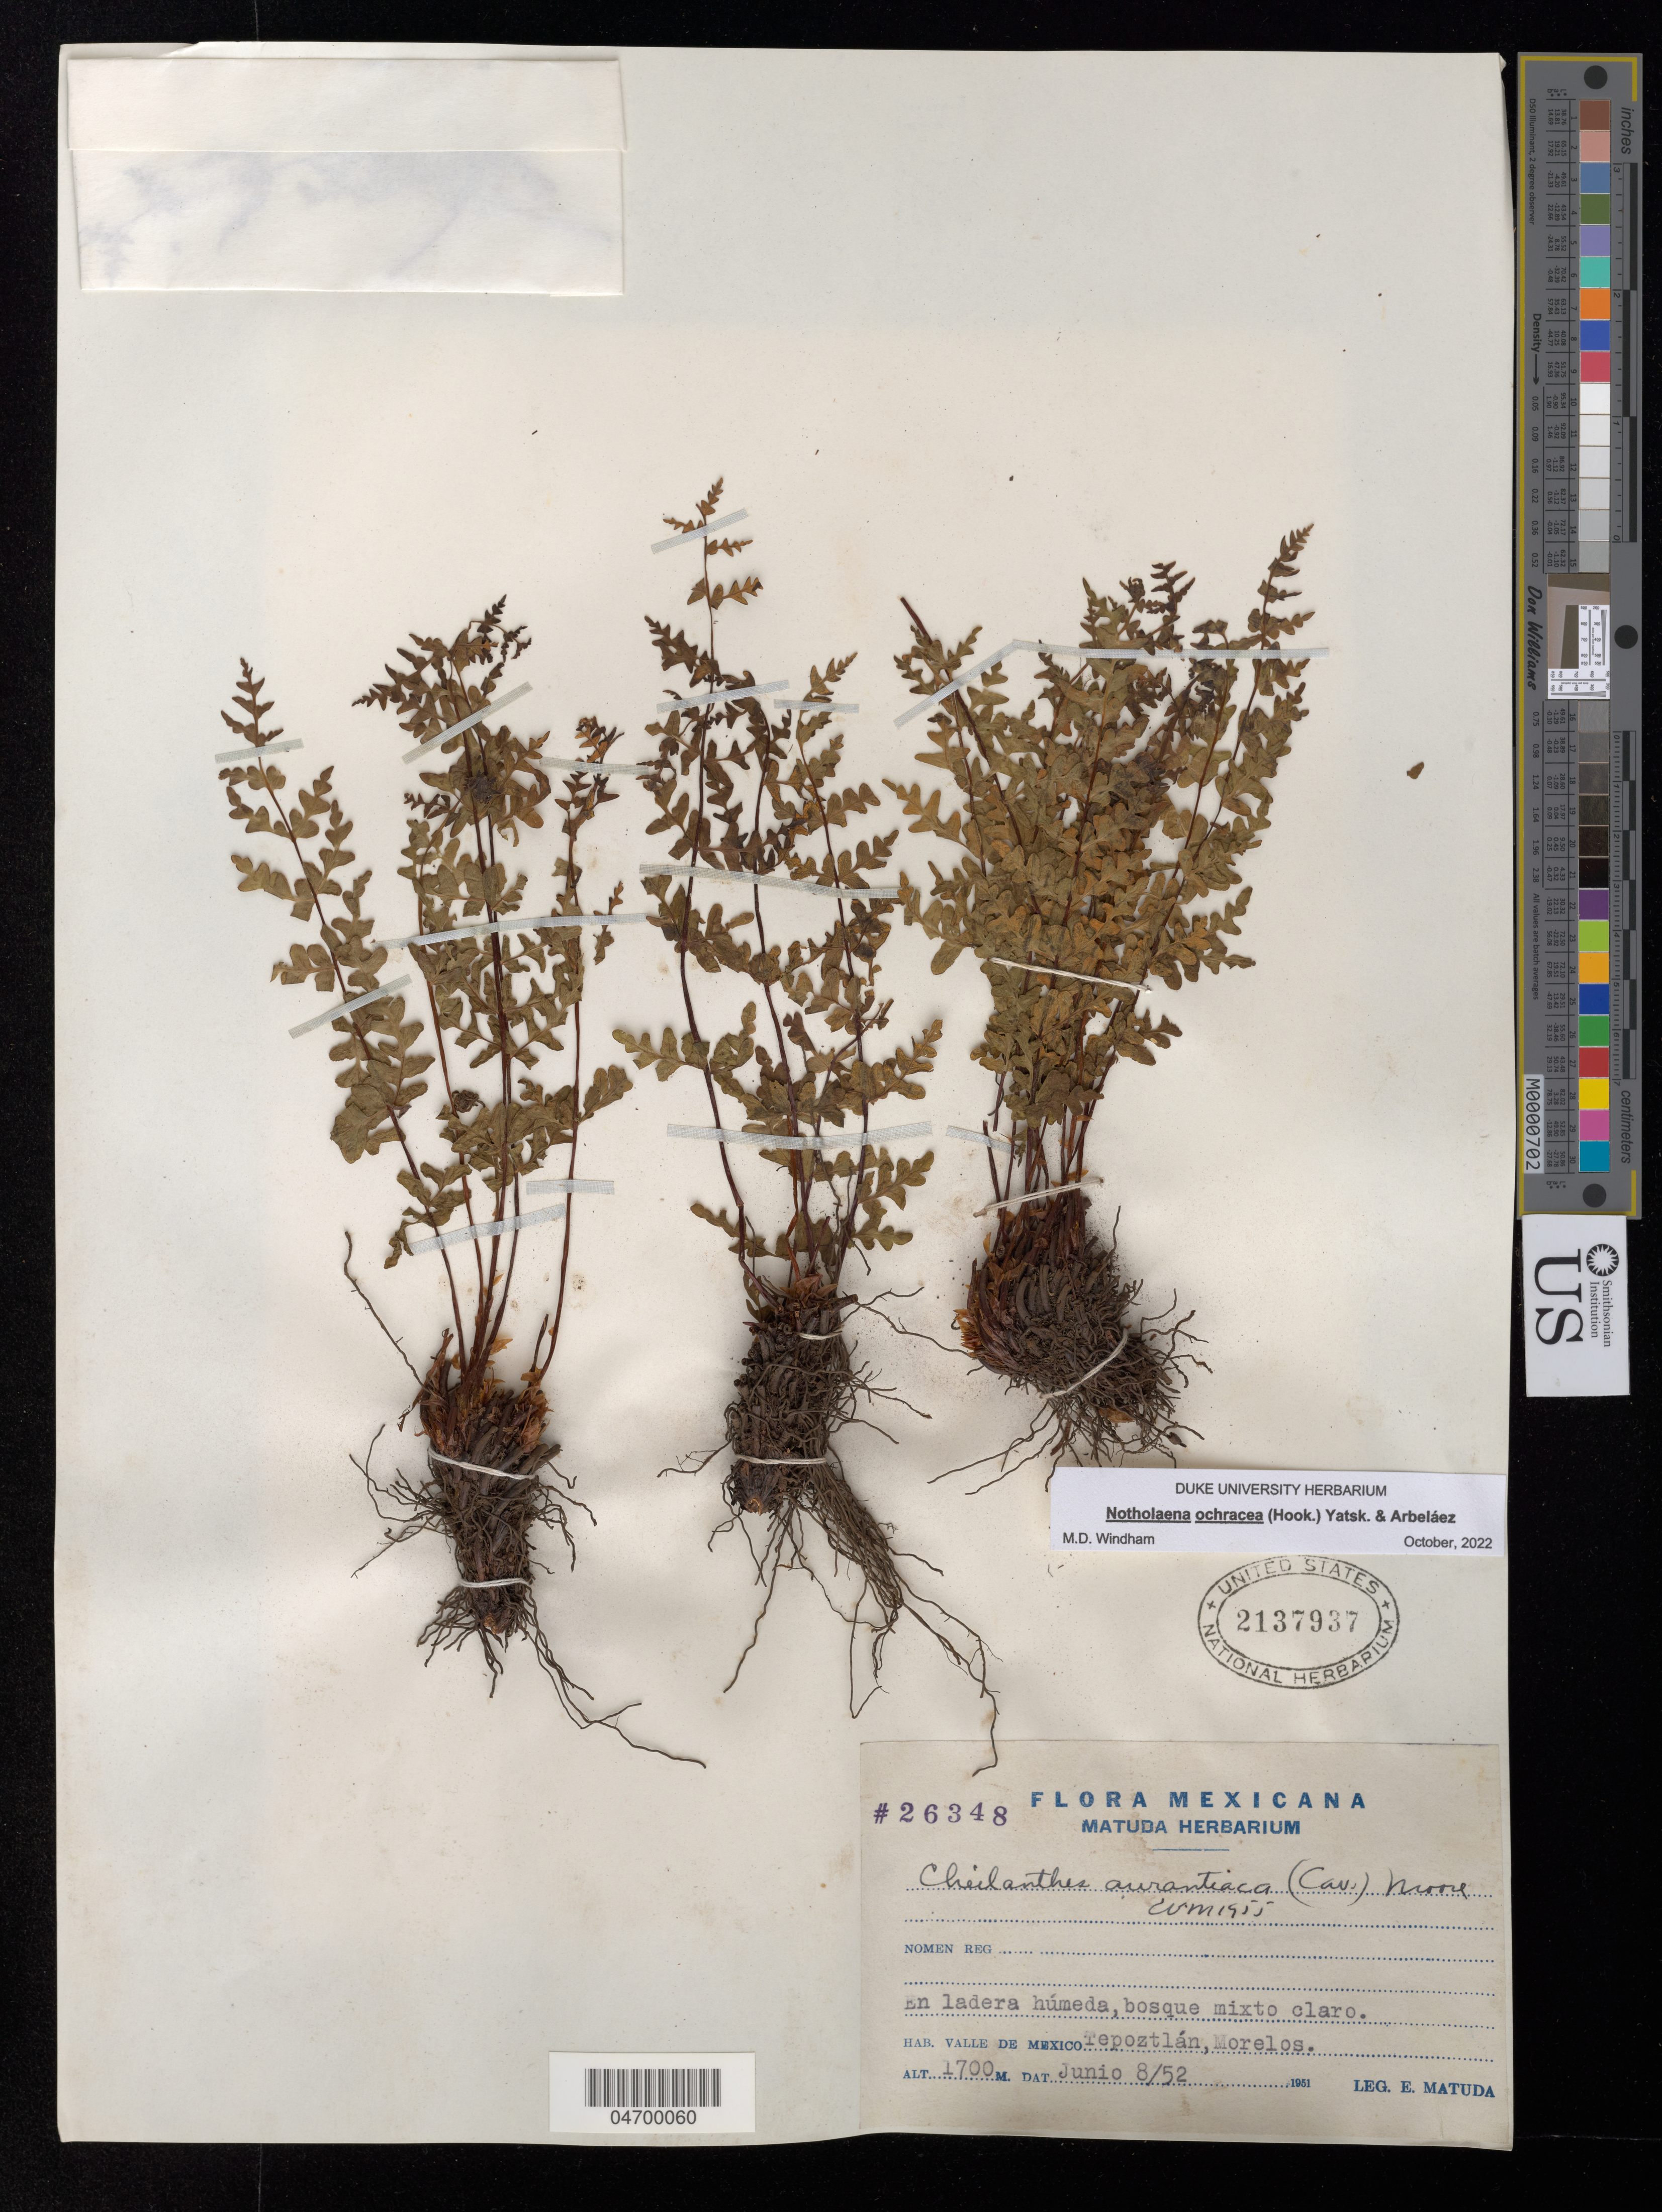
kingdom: Plantae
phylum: Tracheophyta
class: Polypodiopsida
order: Polypodiales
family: Pteridaceae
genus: Notholaena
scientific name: Notholaena ochracea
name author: (Hook.) Yatsk. & Arbaláez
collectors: E. Matuda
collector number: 26348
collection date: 1952-06-08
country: Mexico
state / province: Morelos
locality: Valle de Mexico. Tepoztlán.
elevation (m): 1700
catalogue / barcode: US 2137937